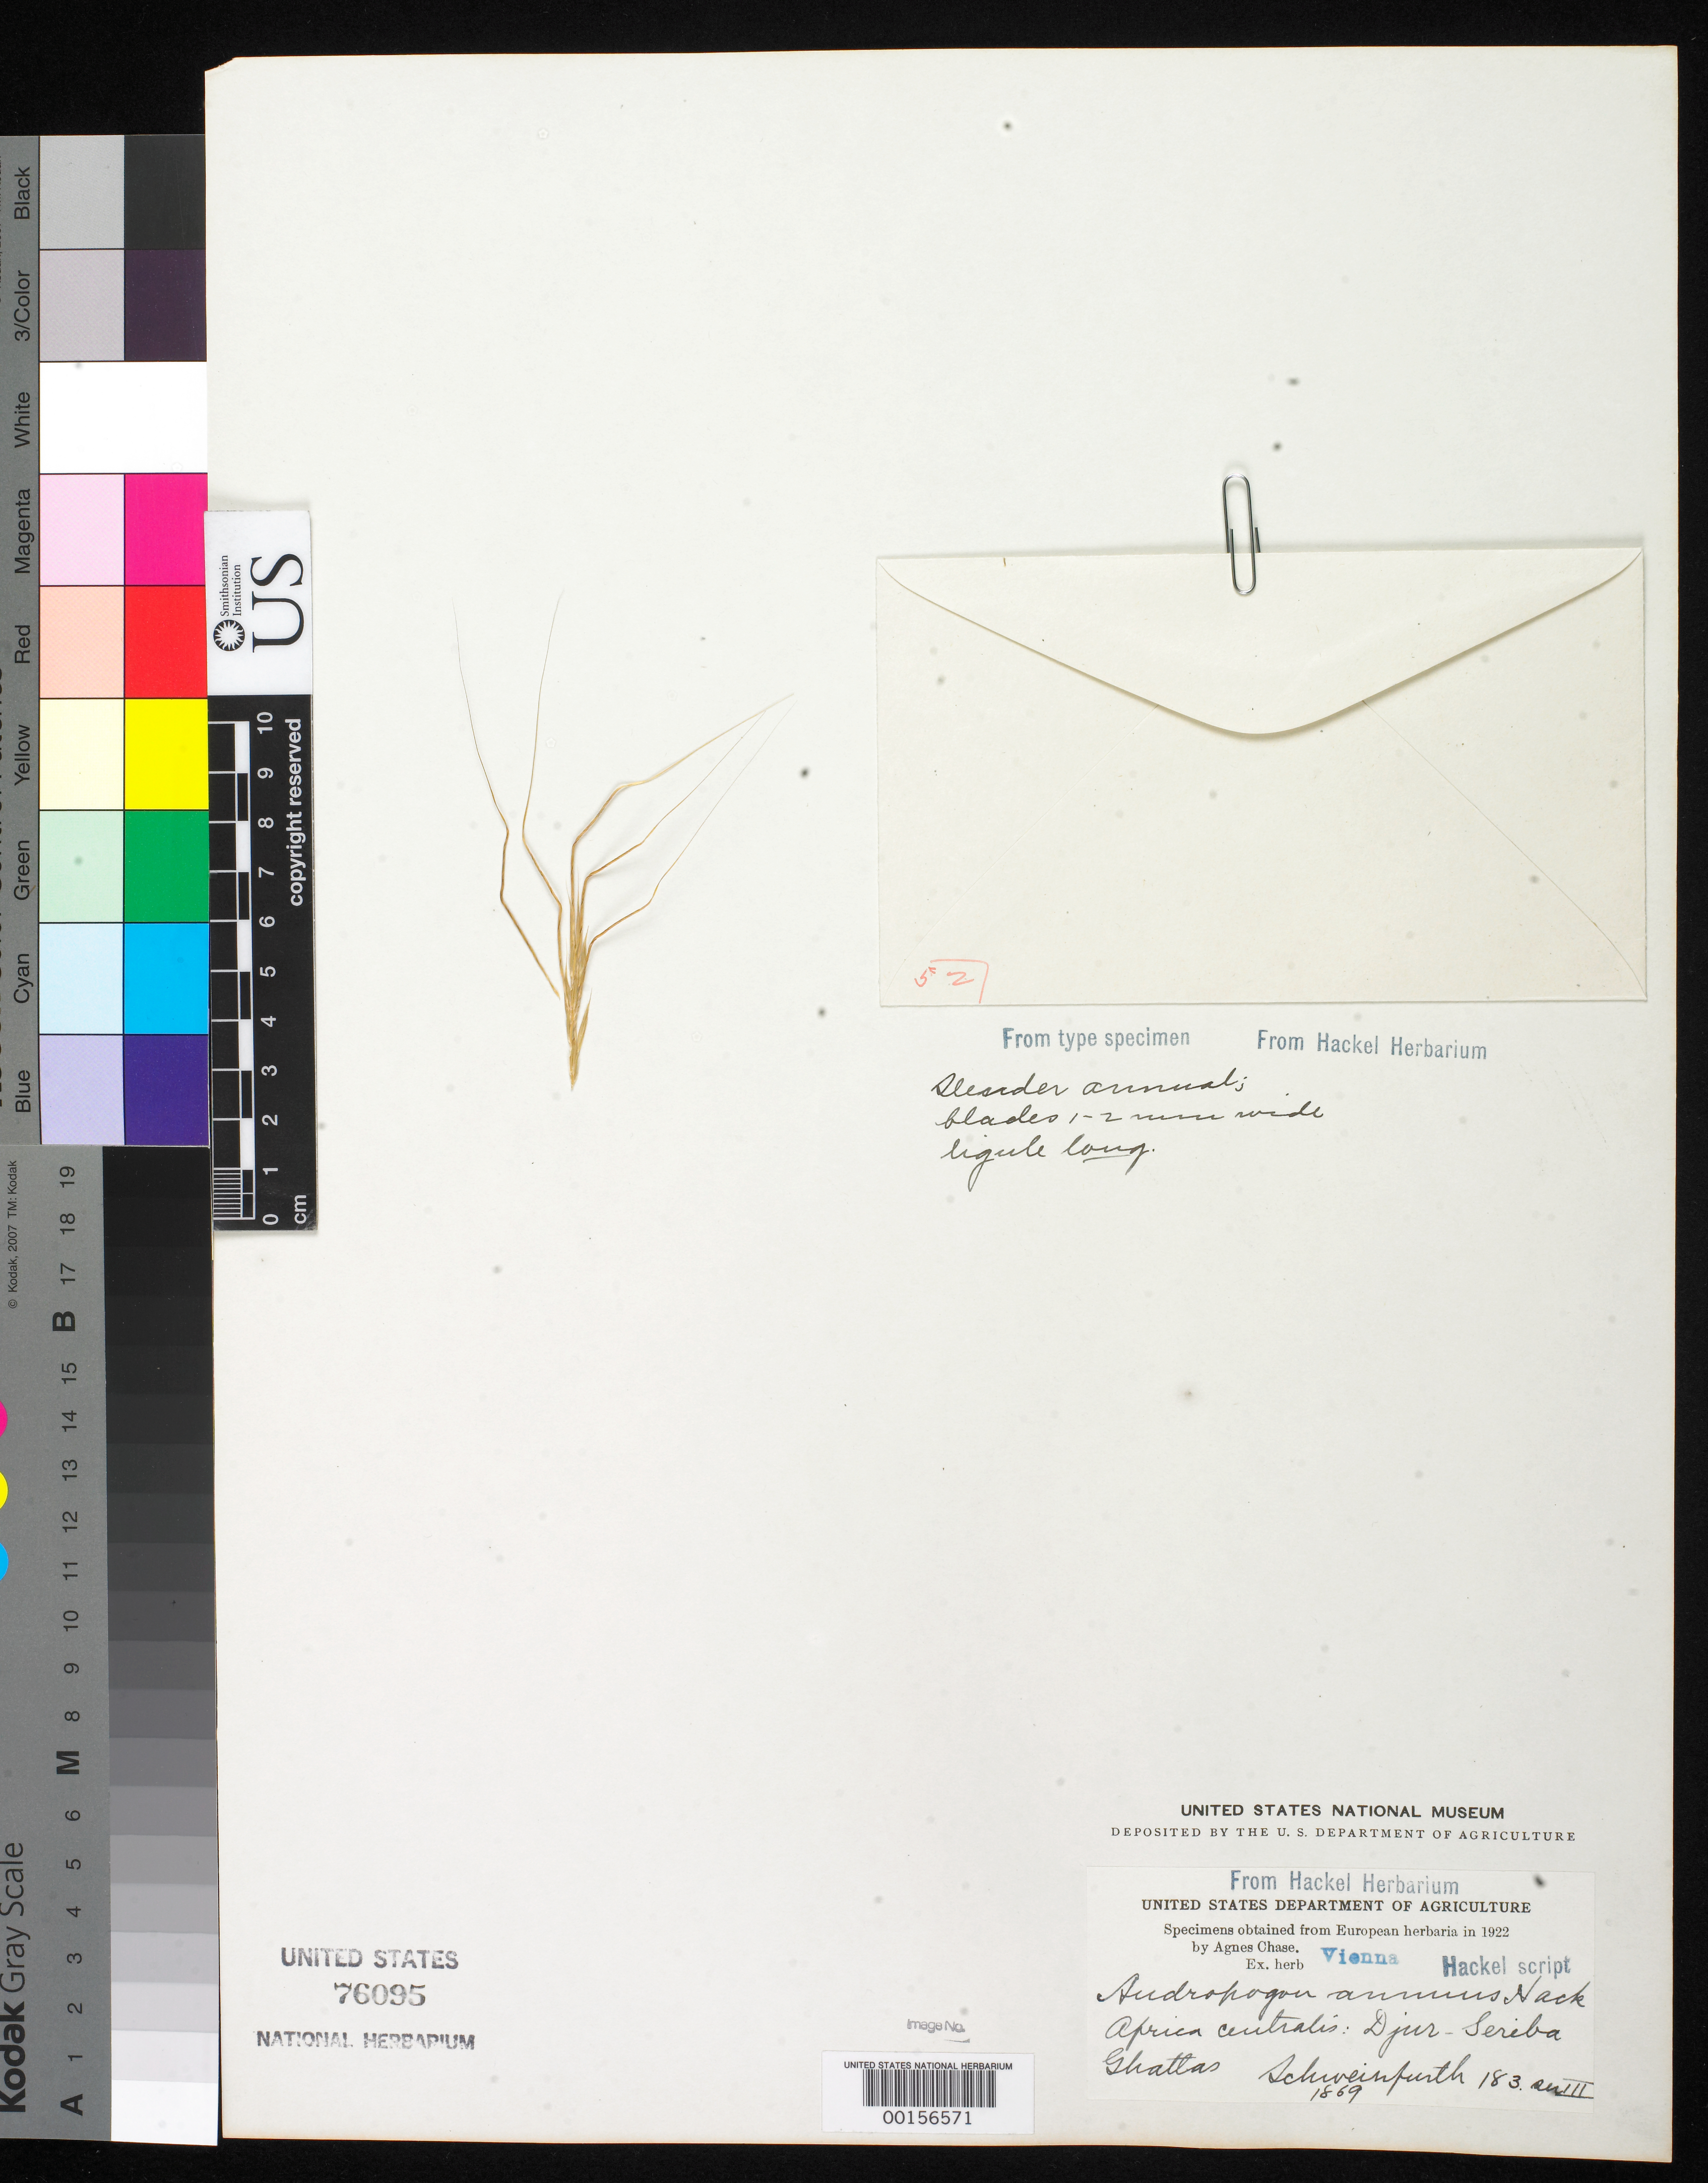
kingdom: Plantae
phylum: Tracheophyta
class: Liliopsida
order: Poales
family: Poaceae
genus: Andropogon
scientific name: Andropogon annuus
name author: Hack.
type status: Type Fragment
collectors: G. A. Schweinfurth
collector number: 183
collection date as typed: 1885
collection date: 1885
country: Sudan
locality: In terra Djur-Seriba Ghattas.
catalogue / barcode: US 76095